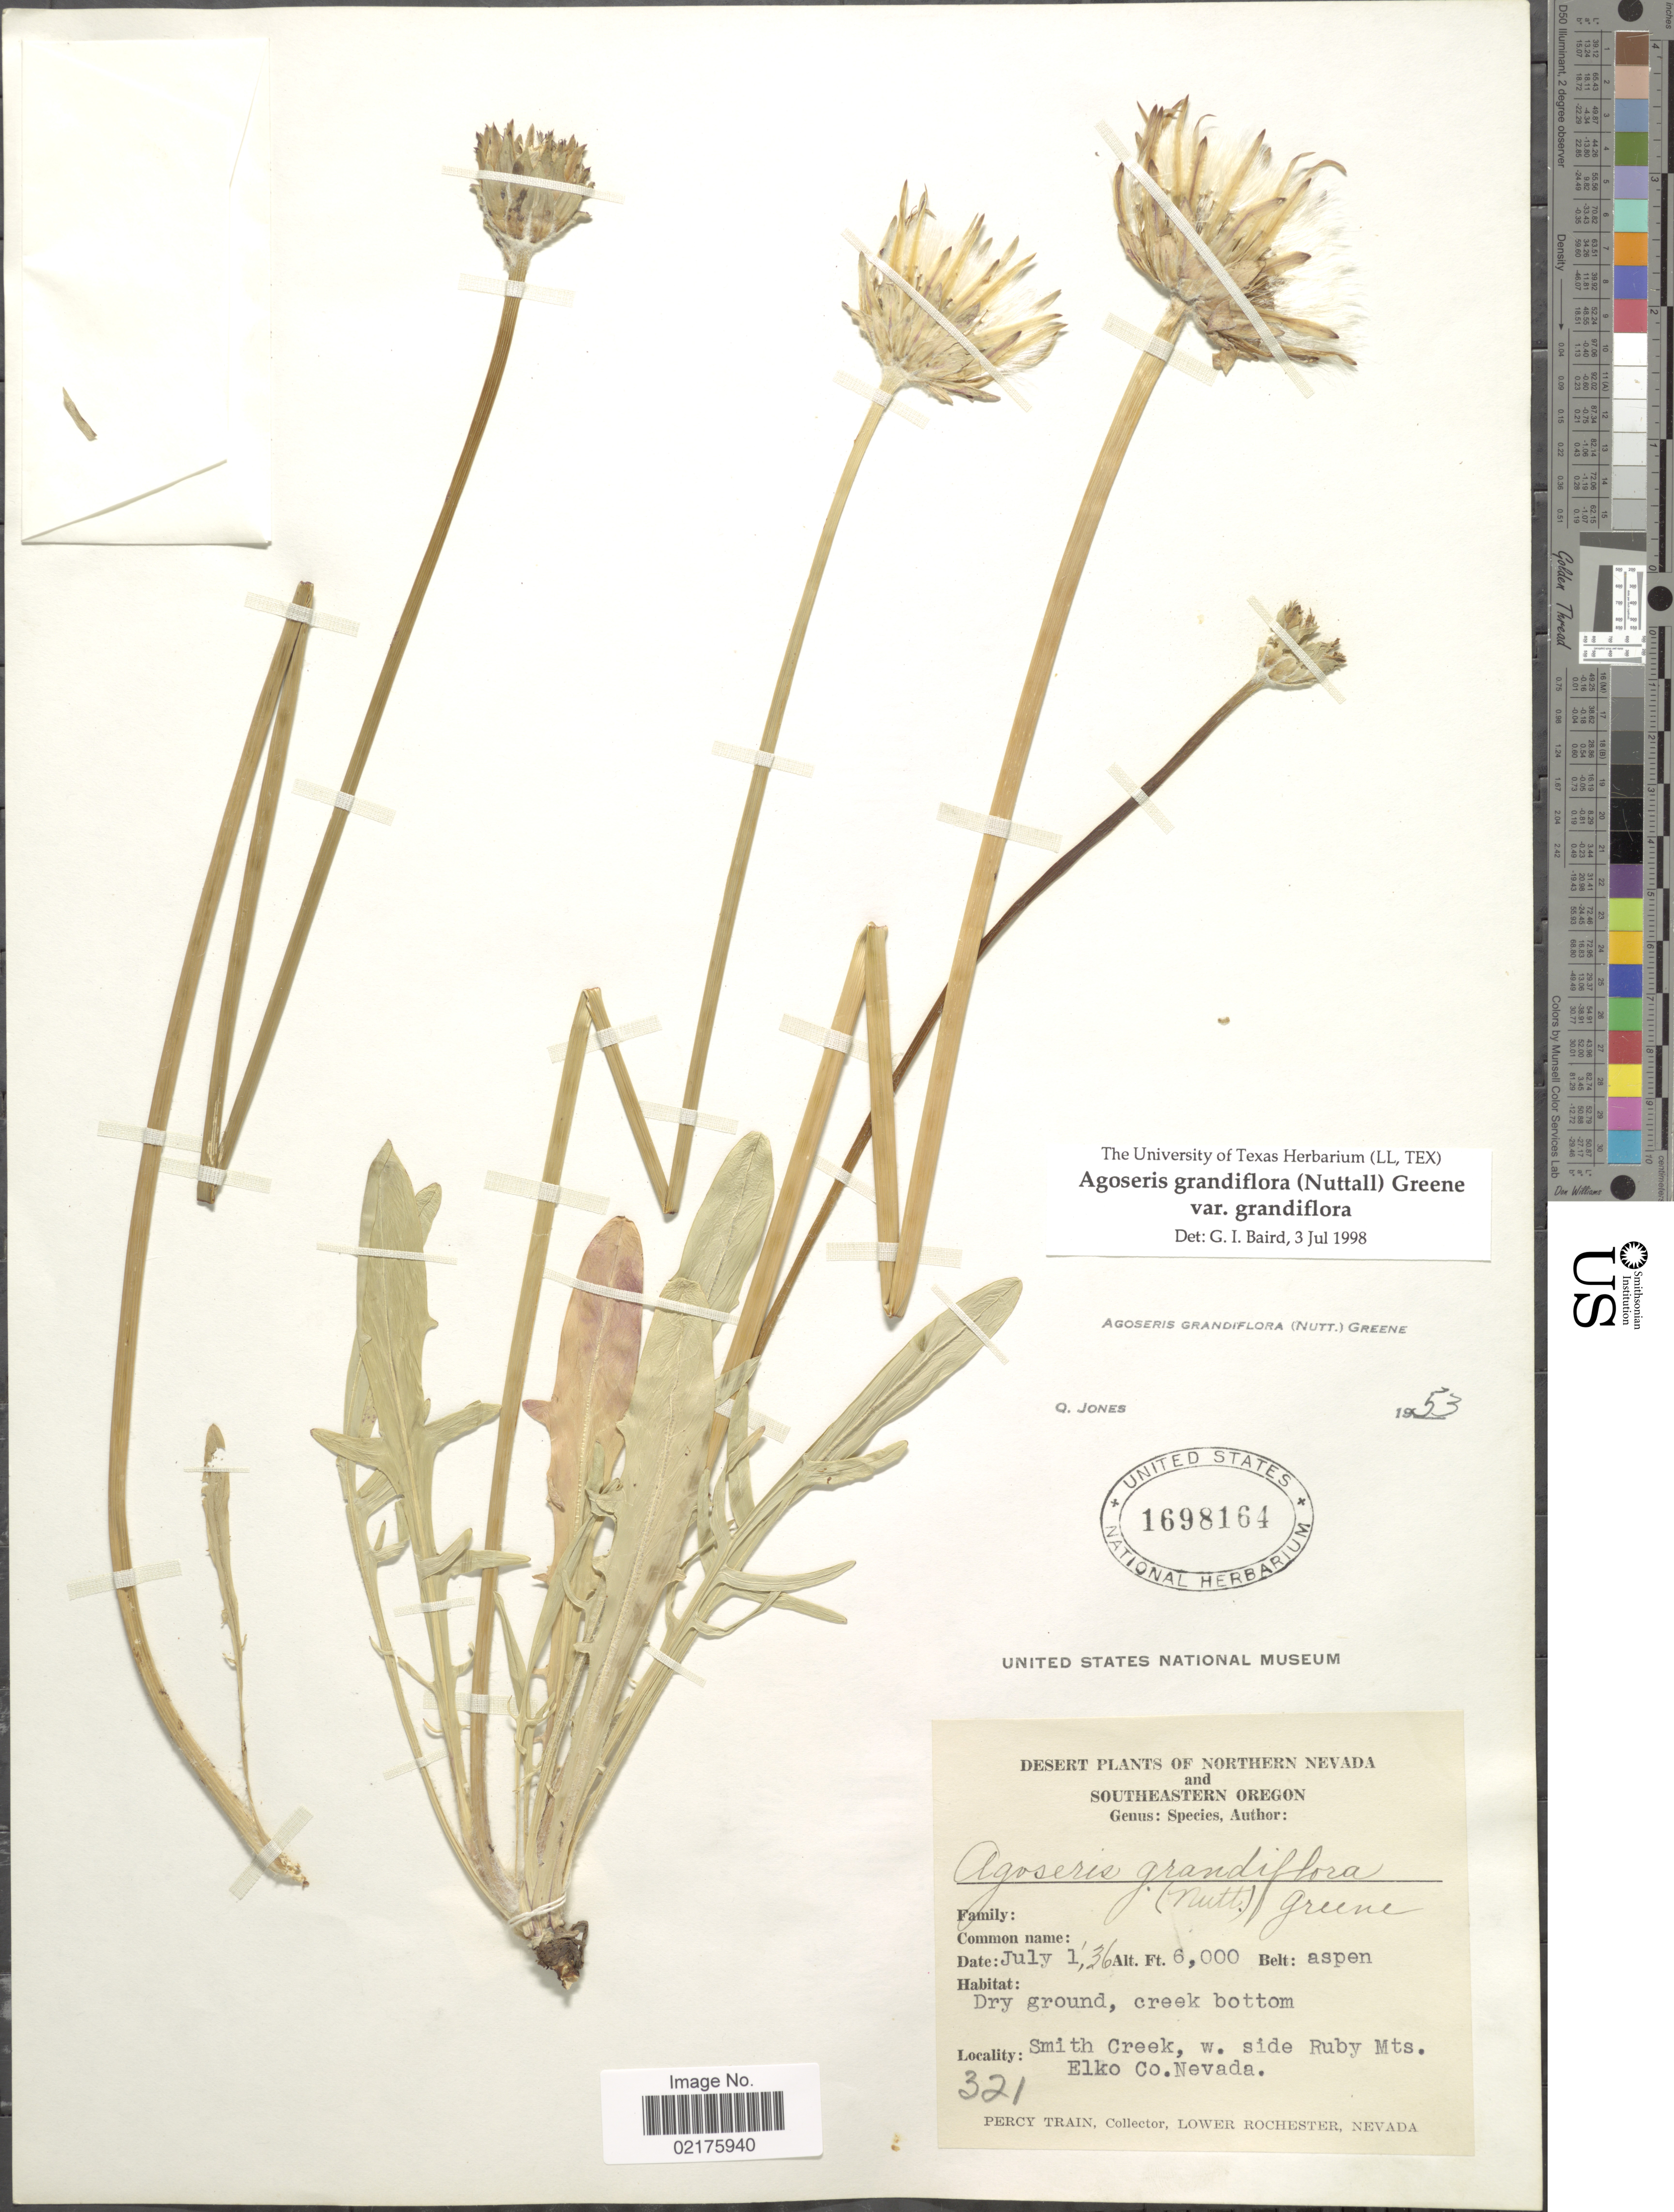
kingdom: Plantae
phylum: Tracheophyta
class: Magnoliopsida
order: Asterales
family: Asteraceae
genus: Agoseris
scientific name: Agoseris grandiflora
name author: (Nutt.) Greene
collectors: P. Train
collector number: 321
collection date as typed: Transcribed d/m/y: 1/7/36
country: United States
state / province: Oregon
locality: Northern Nevada, Smith Creek, w. side Rby Mts., Elko Co.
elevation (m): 1829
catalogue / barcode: US 1698164